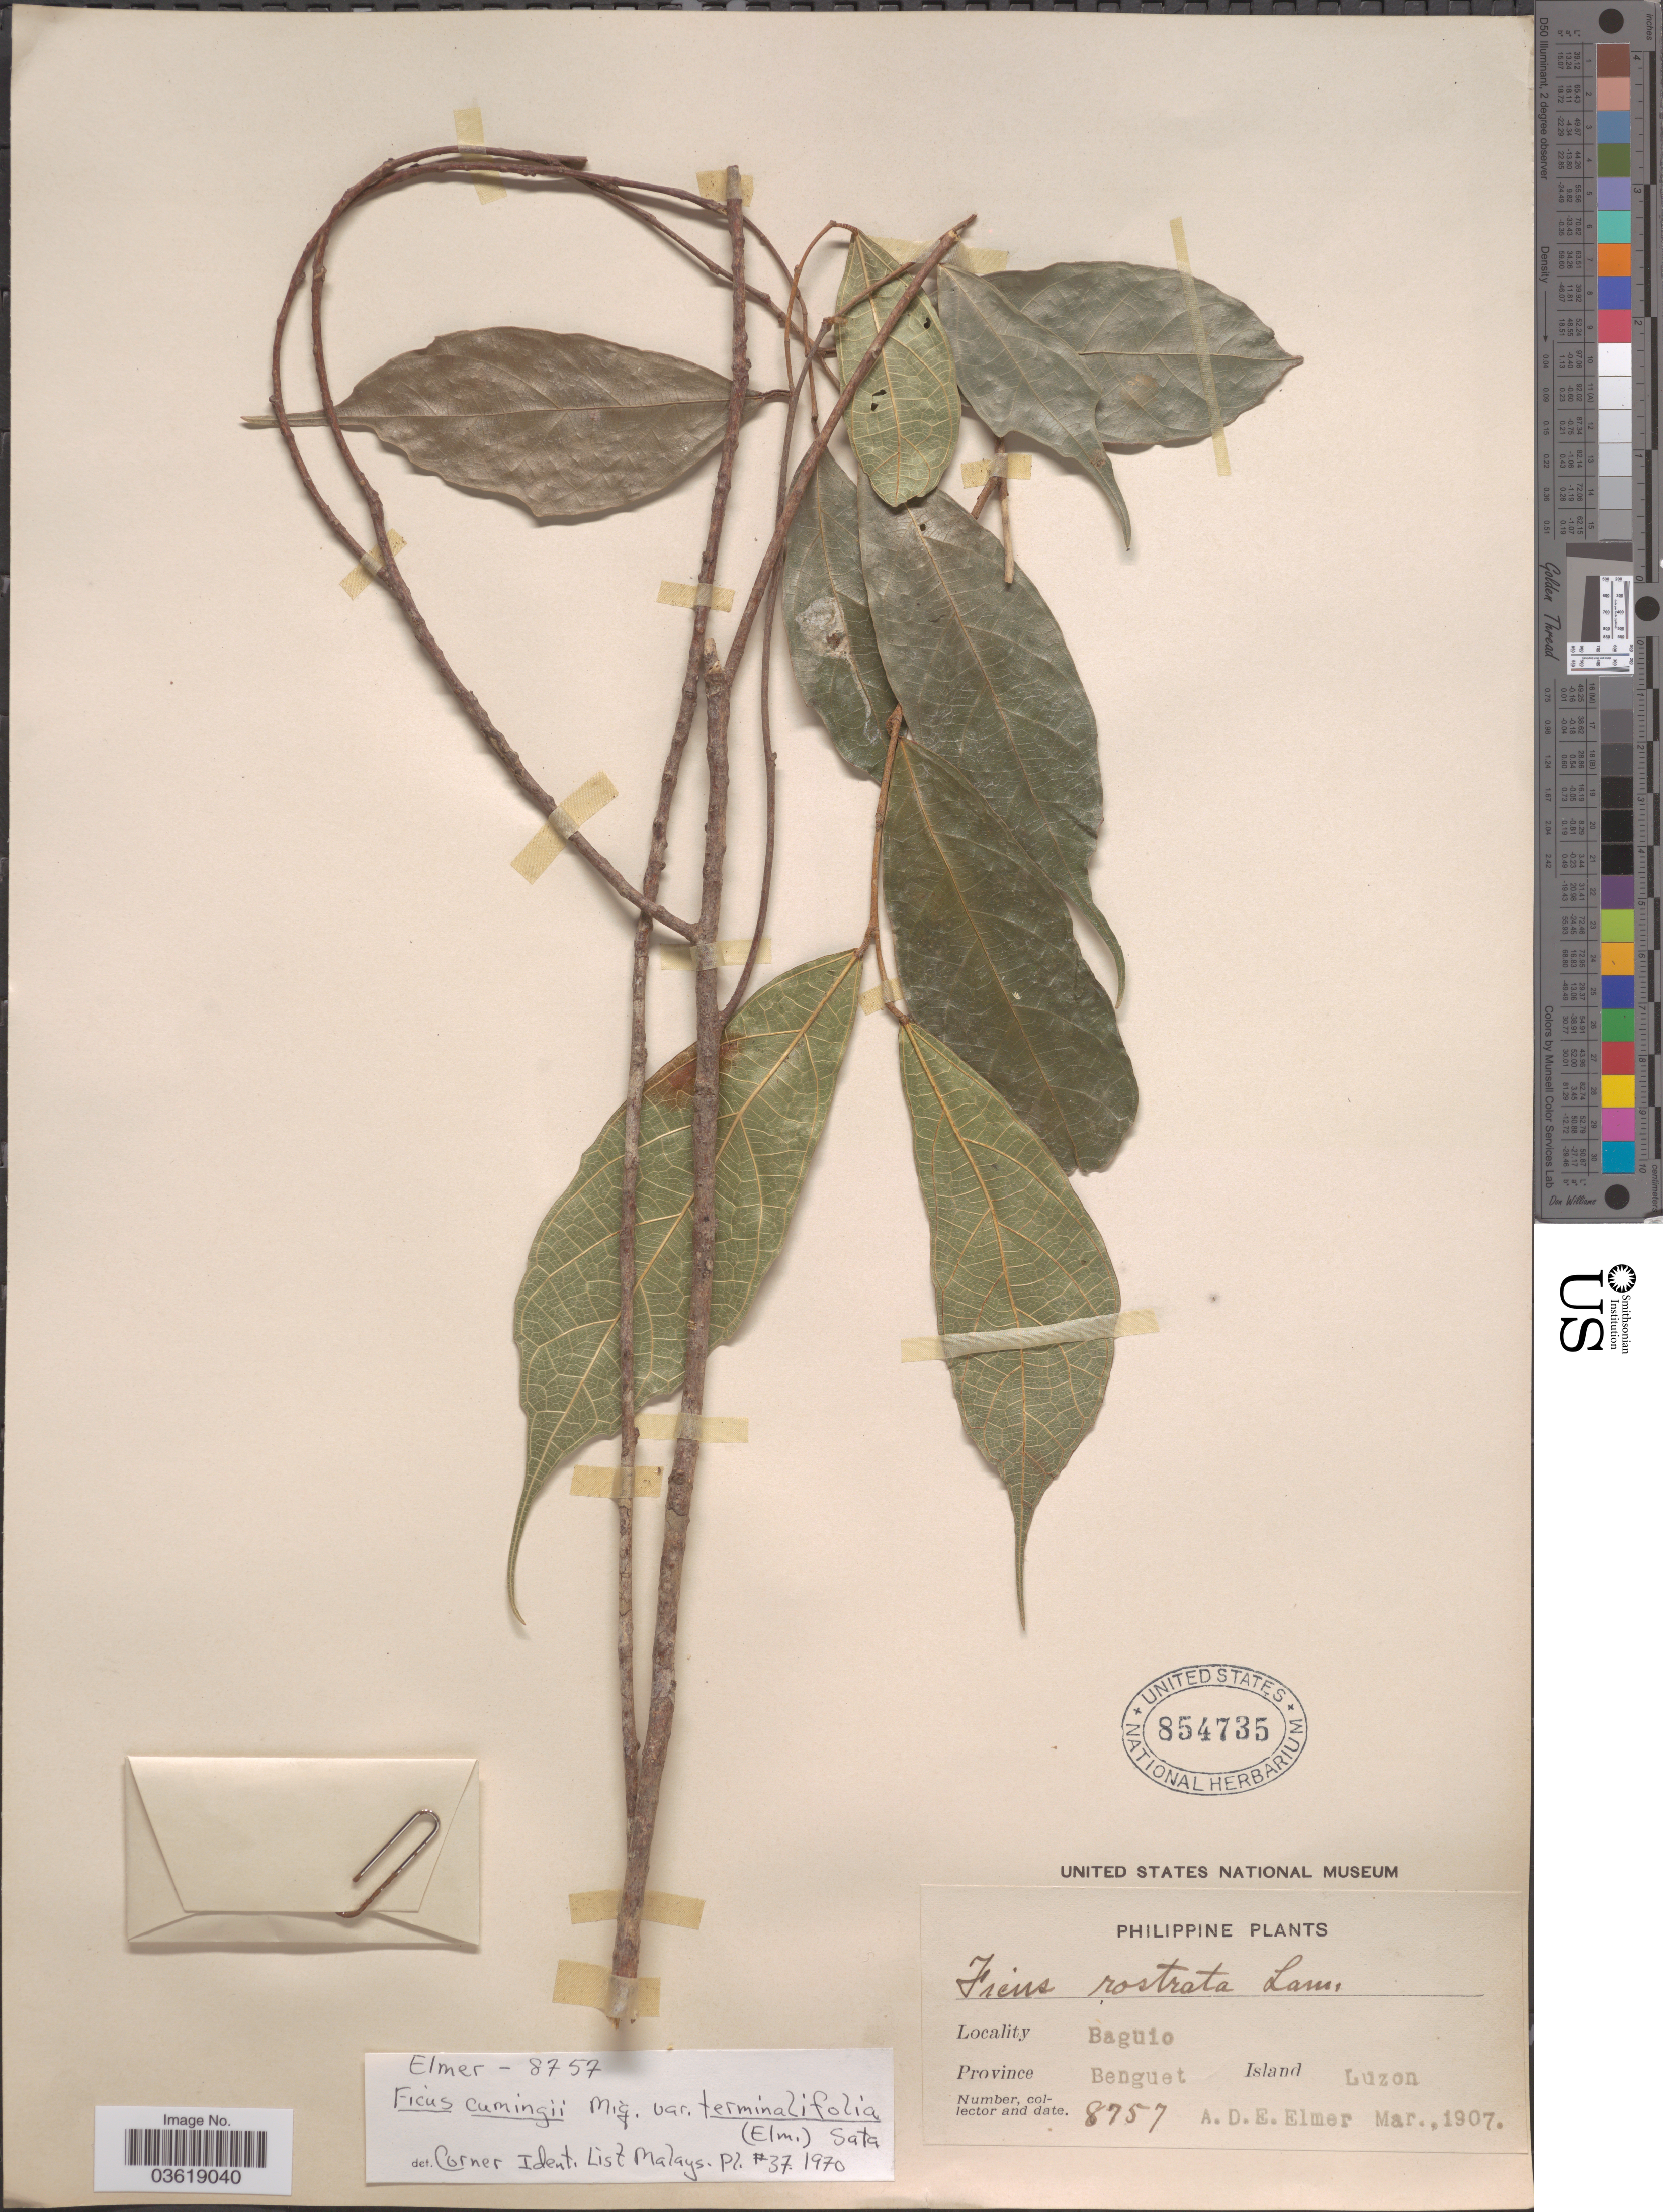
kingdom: Plantae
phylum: Tracheophyta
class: Magnoliopsida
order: Rosales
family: Moraceae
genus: Ficus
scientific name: Ficus heteropleura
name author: Blume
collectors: A. D. E. Elmer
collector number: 8757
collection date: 1907-03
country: Philippines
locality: Philippine. Baguio. Province Benguet. Island Luzon.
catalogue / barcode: US 854735